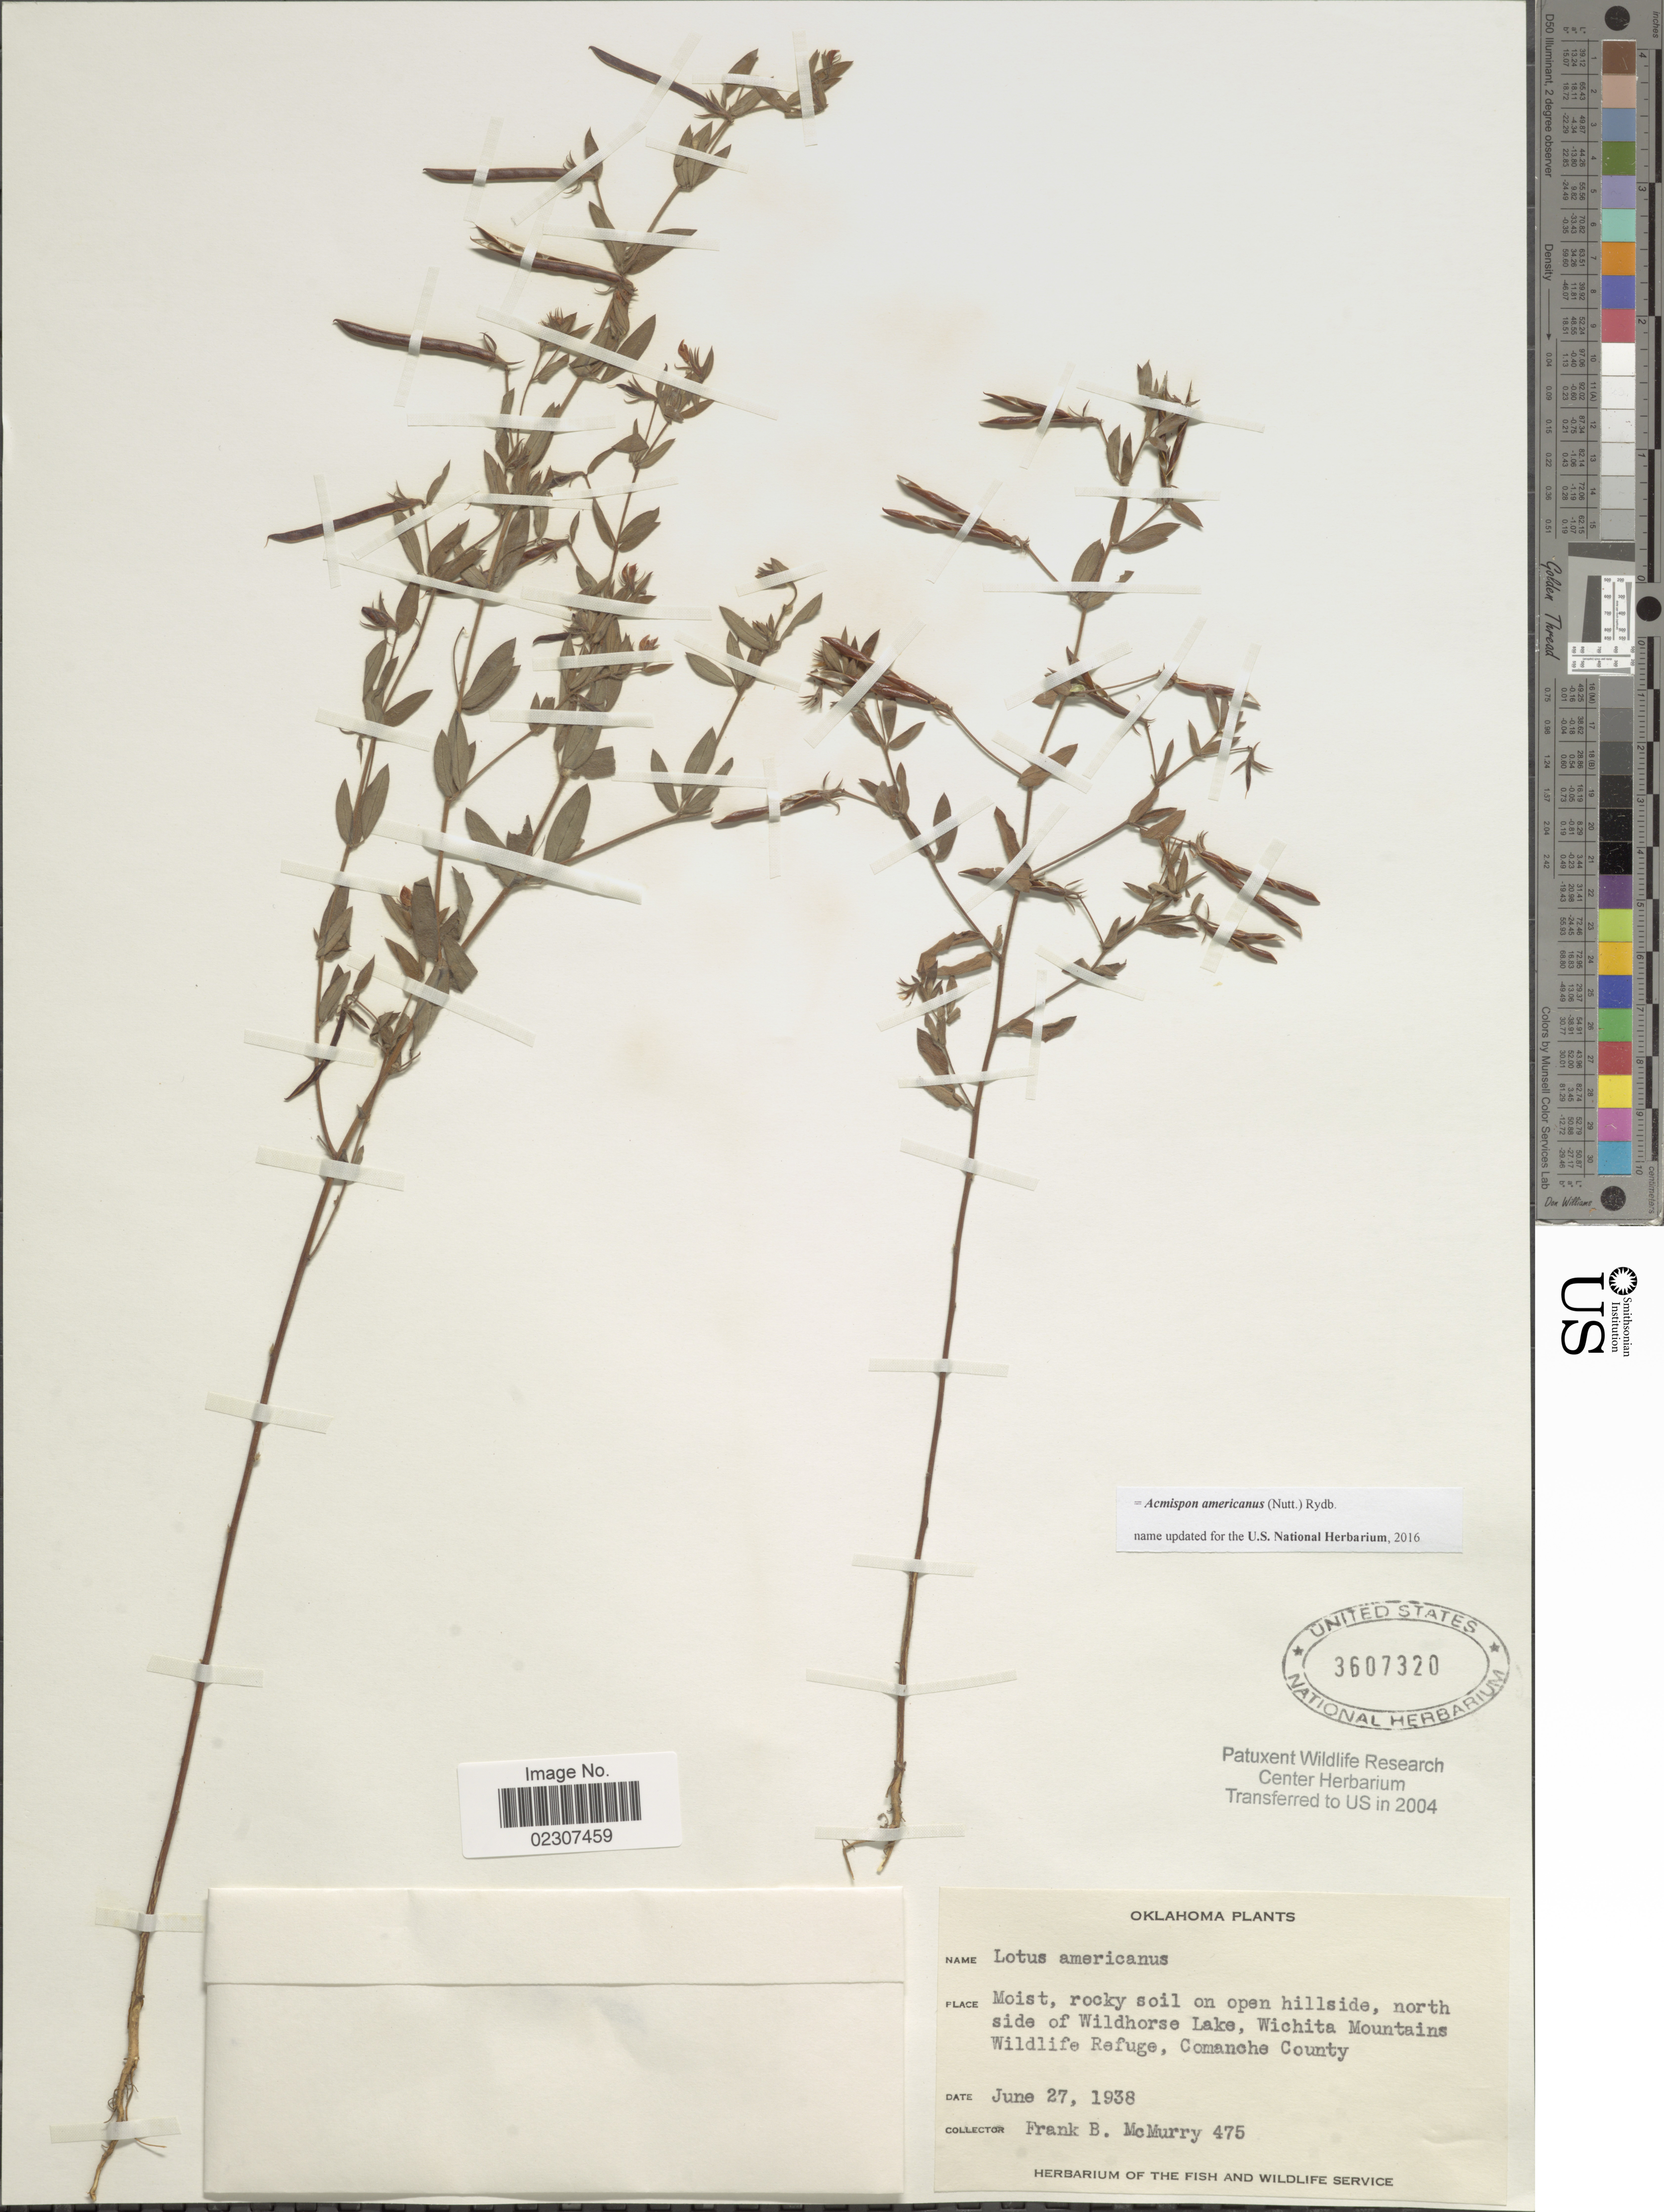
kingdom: Plantae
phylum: Tracheophyta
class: Magnoliopsida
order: Fabales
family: Fabaceae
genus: Acmispon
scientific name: Acmispon americanus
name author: (Nutt.) Rydb.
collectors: F. B. McMurry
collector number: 475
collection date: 1938-06-27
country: United States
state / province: Oklahoma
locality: Oklahoma , North side of Wildhorse Lake, Wichita Mountains Wildlife Refuge, Comanche County.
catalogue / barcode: US 3607320